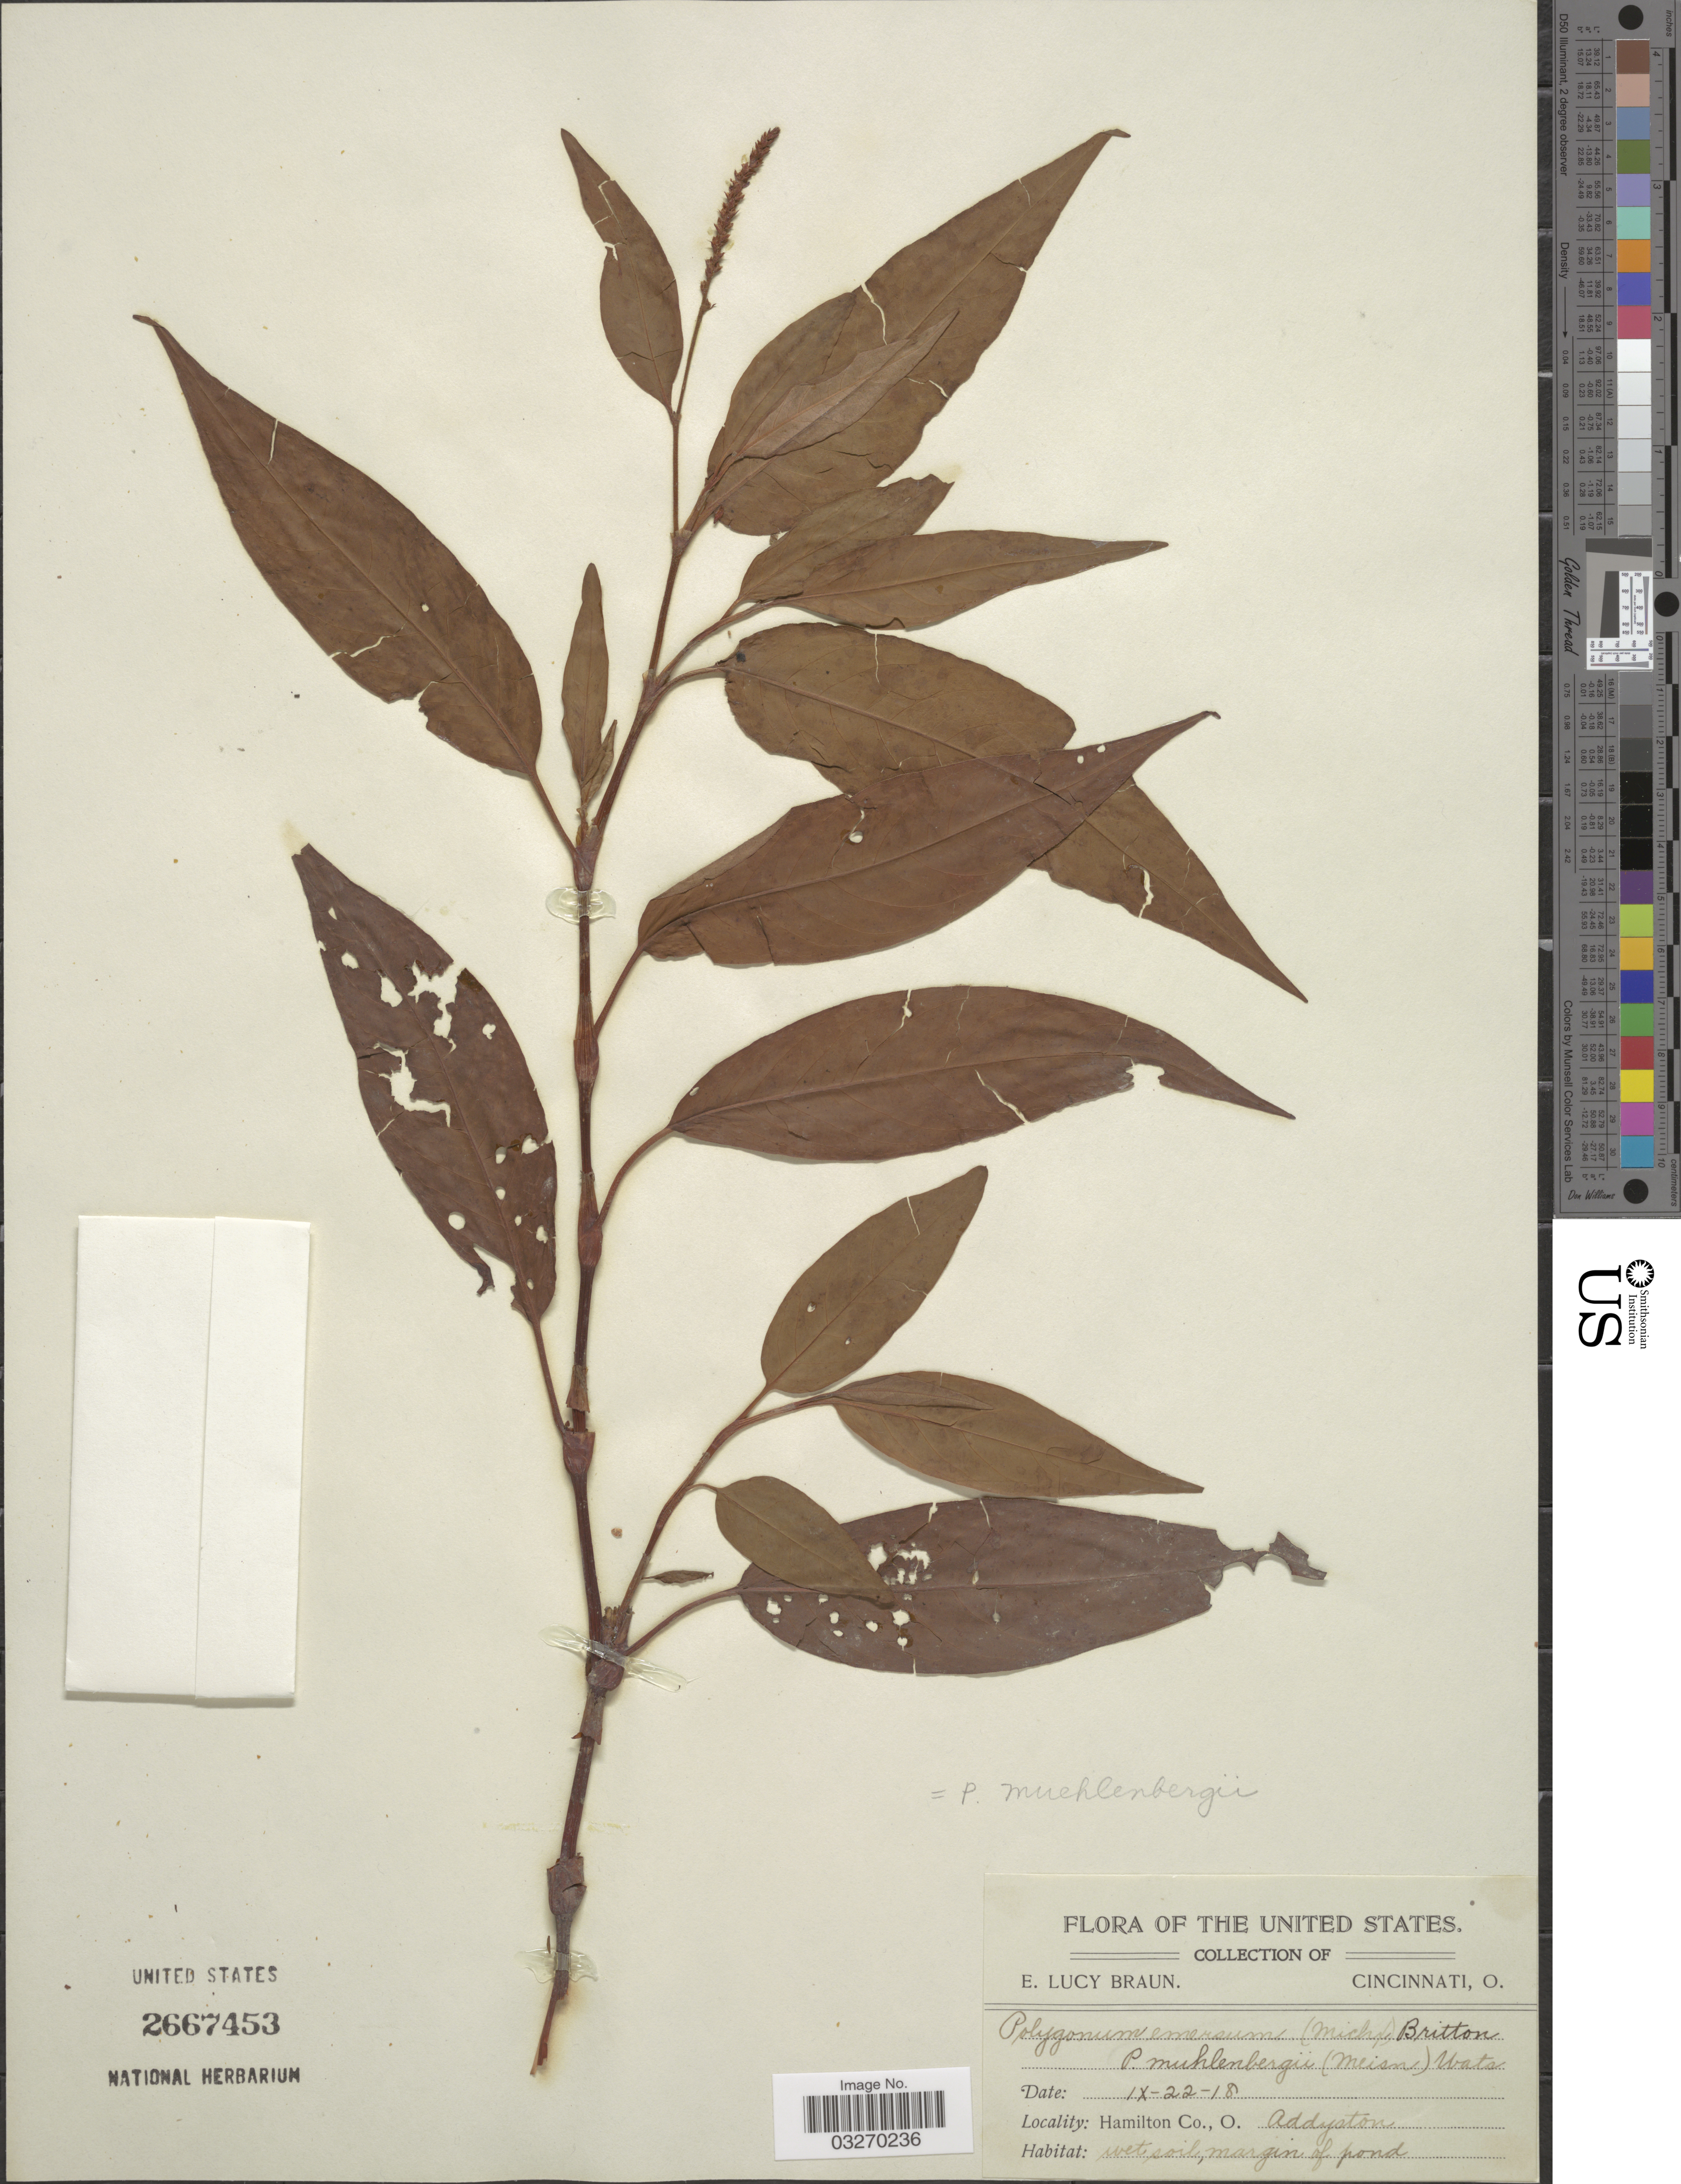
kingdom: Plantae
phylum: Tracheophyta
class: Magnoliopsida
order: Caryophyllales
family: Polygonaceae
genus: Persicaria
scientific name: Persicaria coccinea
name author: (Muhl. ex Willd.) Greene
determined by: Atha, D. E.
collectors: E. L. Braun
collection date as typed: Transcribed d/m/y: 22/9/18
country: United States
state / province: Ohio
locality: Hamilton Co. Addyston.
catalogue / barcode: US 2667453